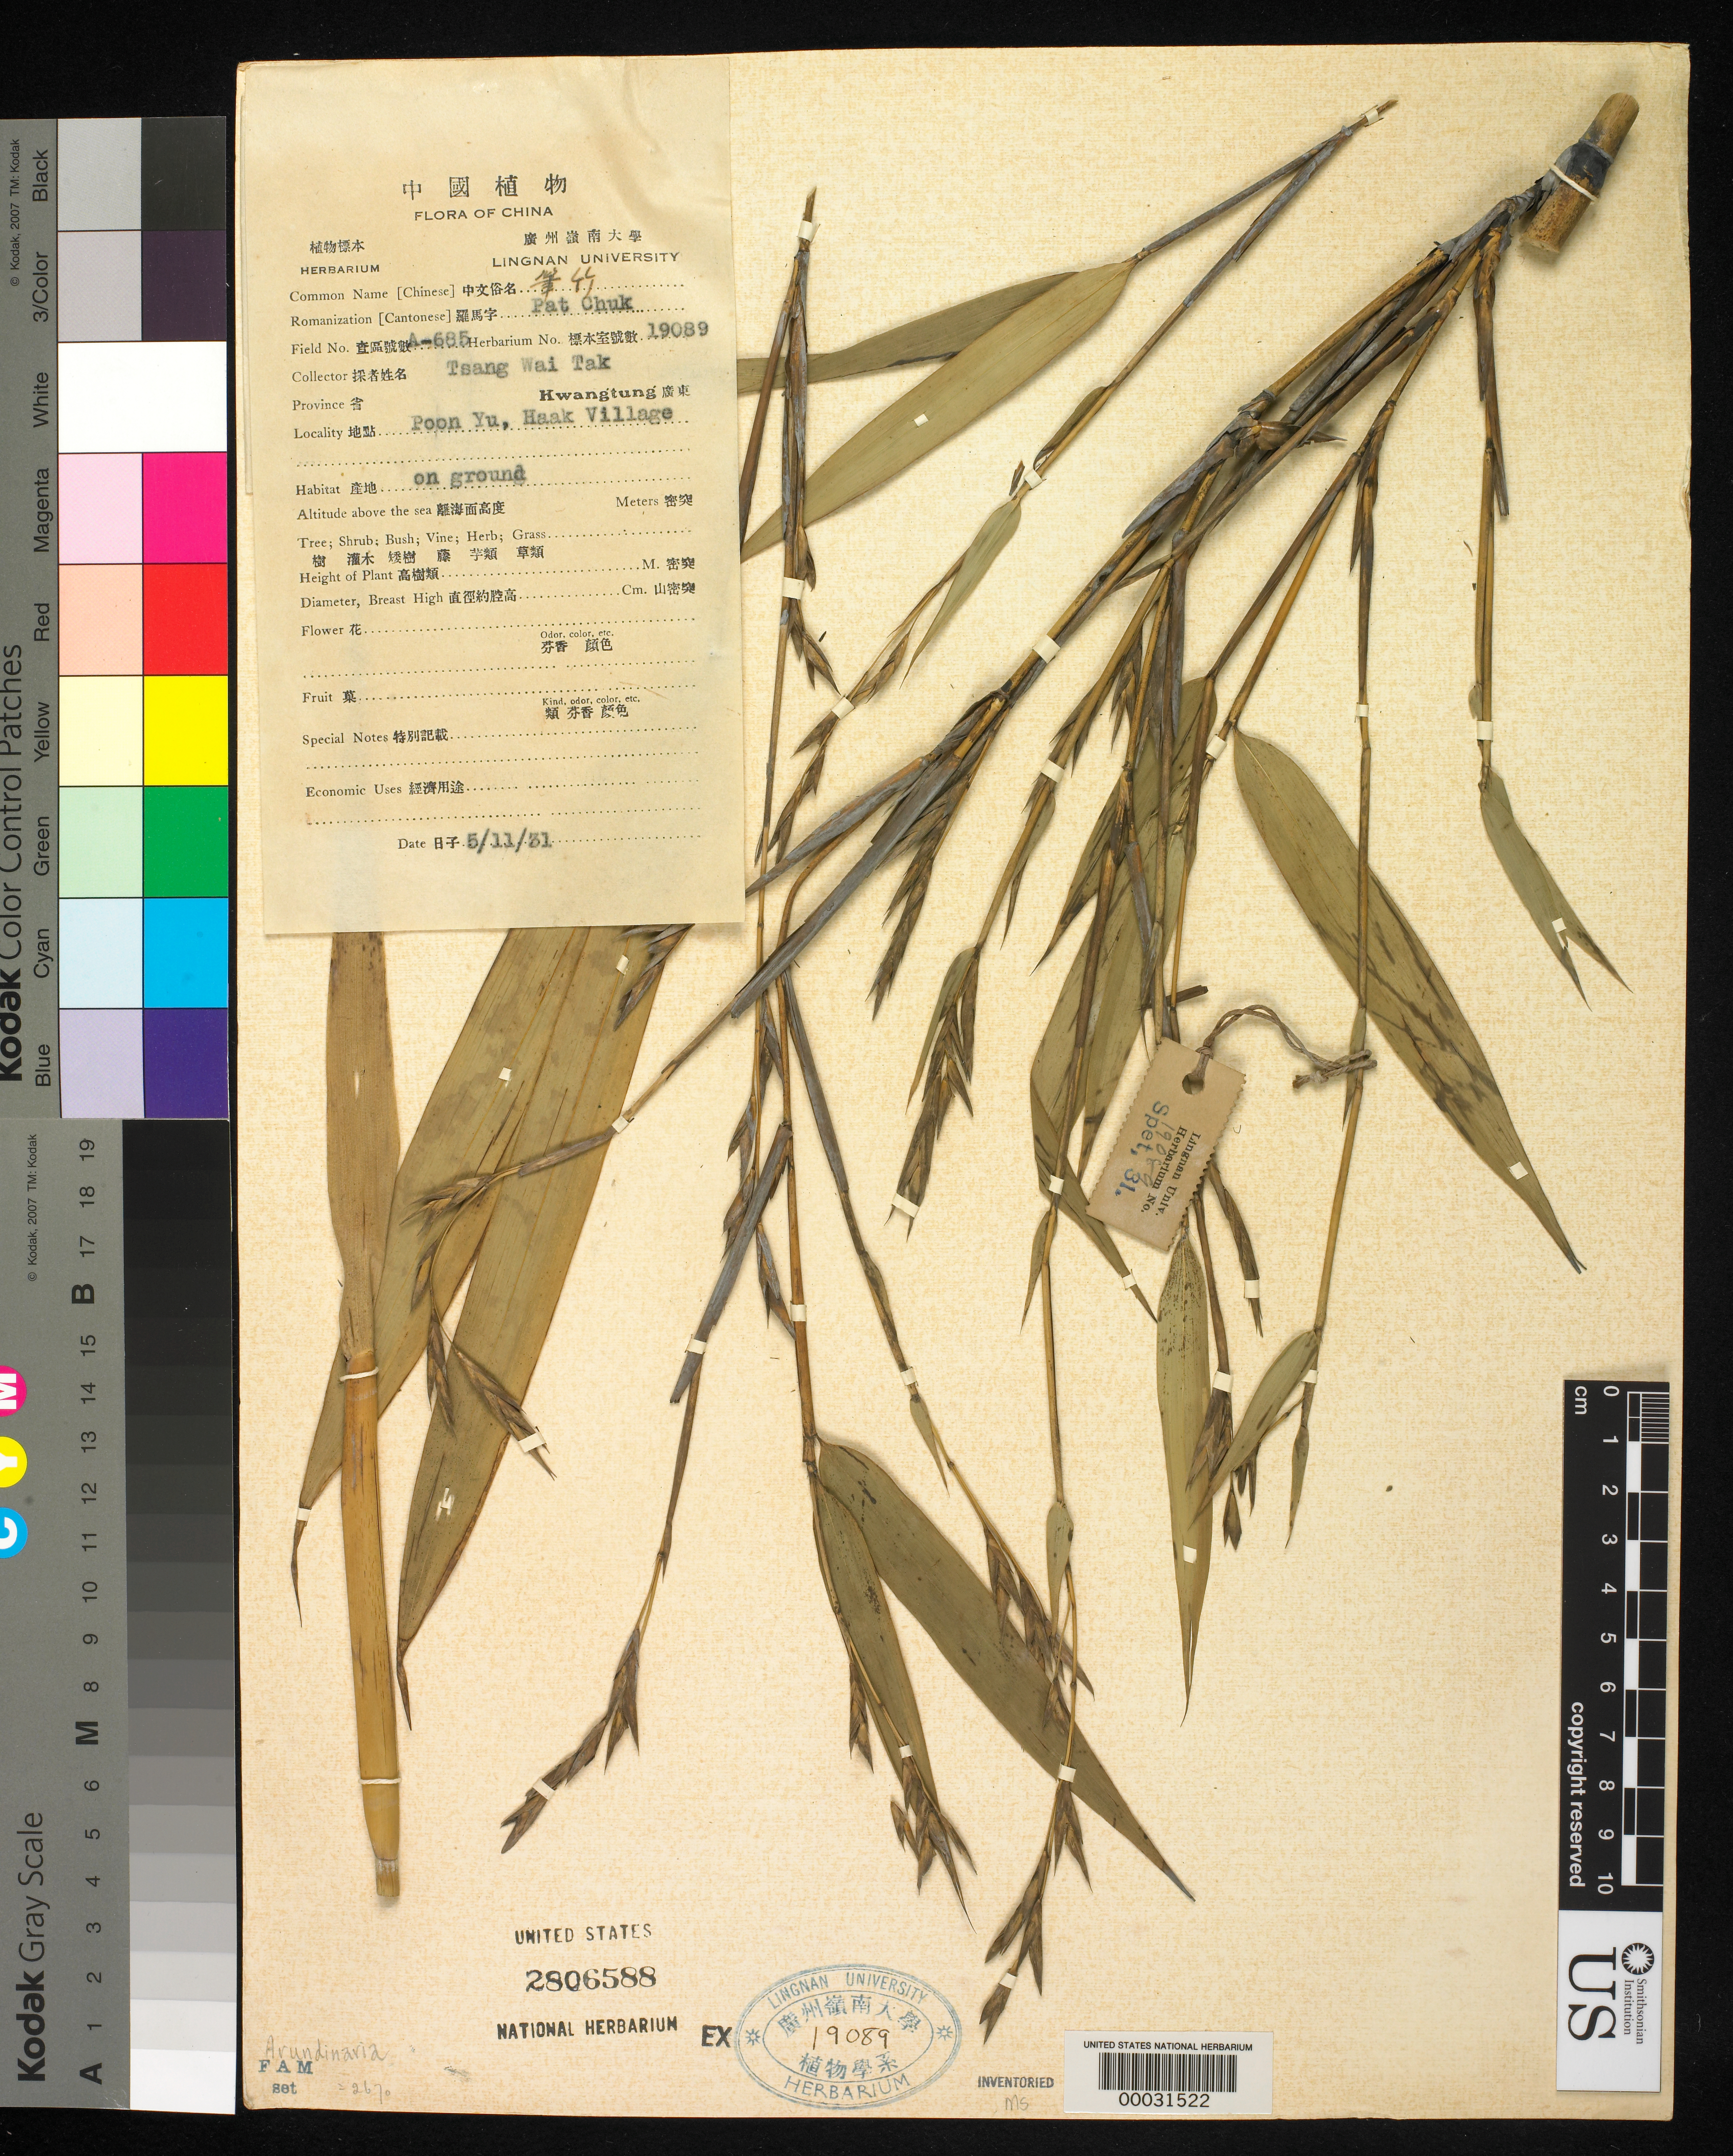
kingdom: Plantae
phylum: Tracheophyta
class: Liliopsida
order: Poales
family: Poaceae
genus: Arundinaria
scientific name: Arundinaria sp.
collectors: W. T. Tsang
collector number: A-685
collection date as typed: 11 May 1931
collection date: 1931-05-11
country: China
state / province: Guangdong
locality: Poon yu, haak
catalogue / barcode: US 2806588